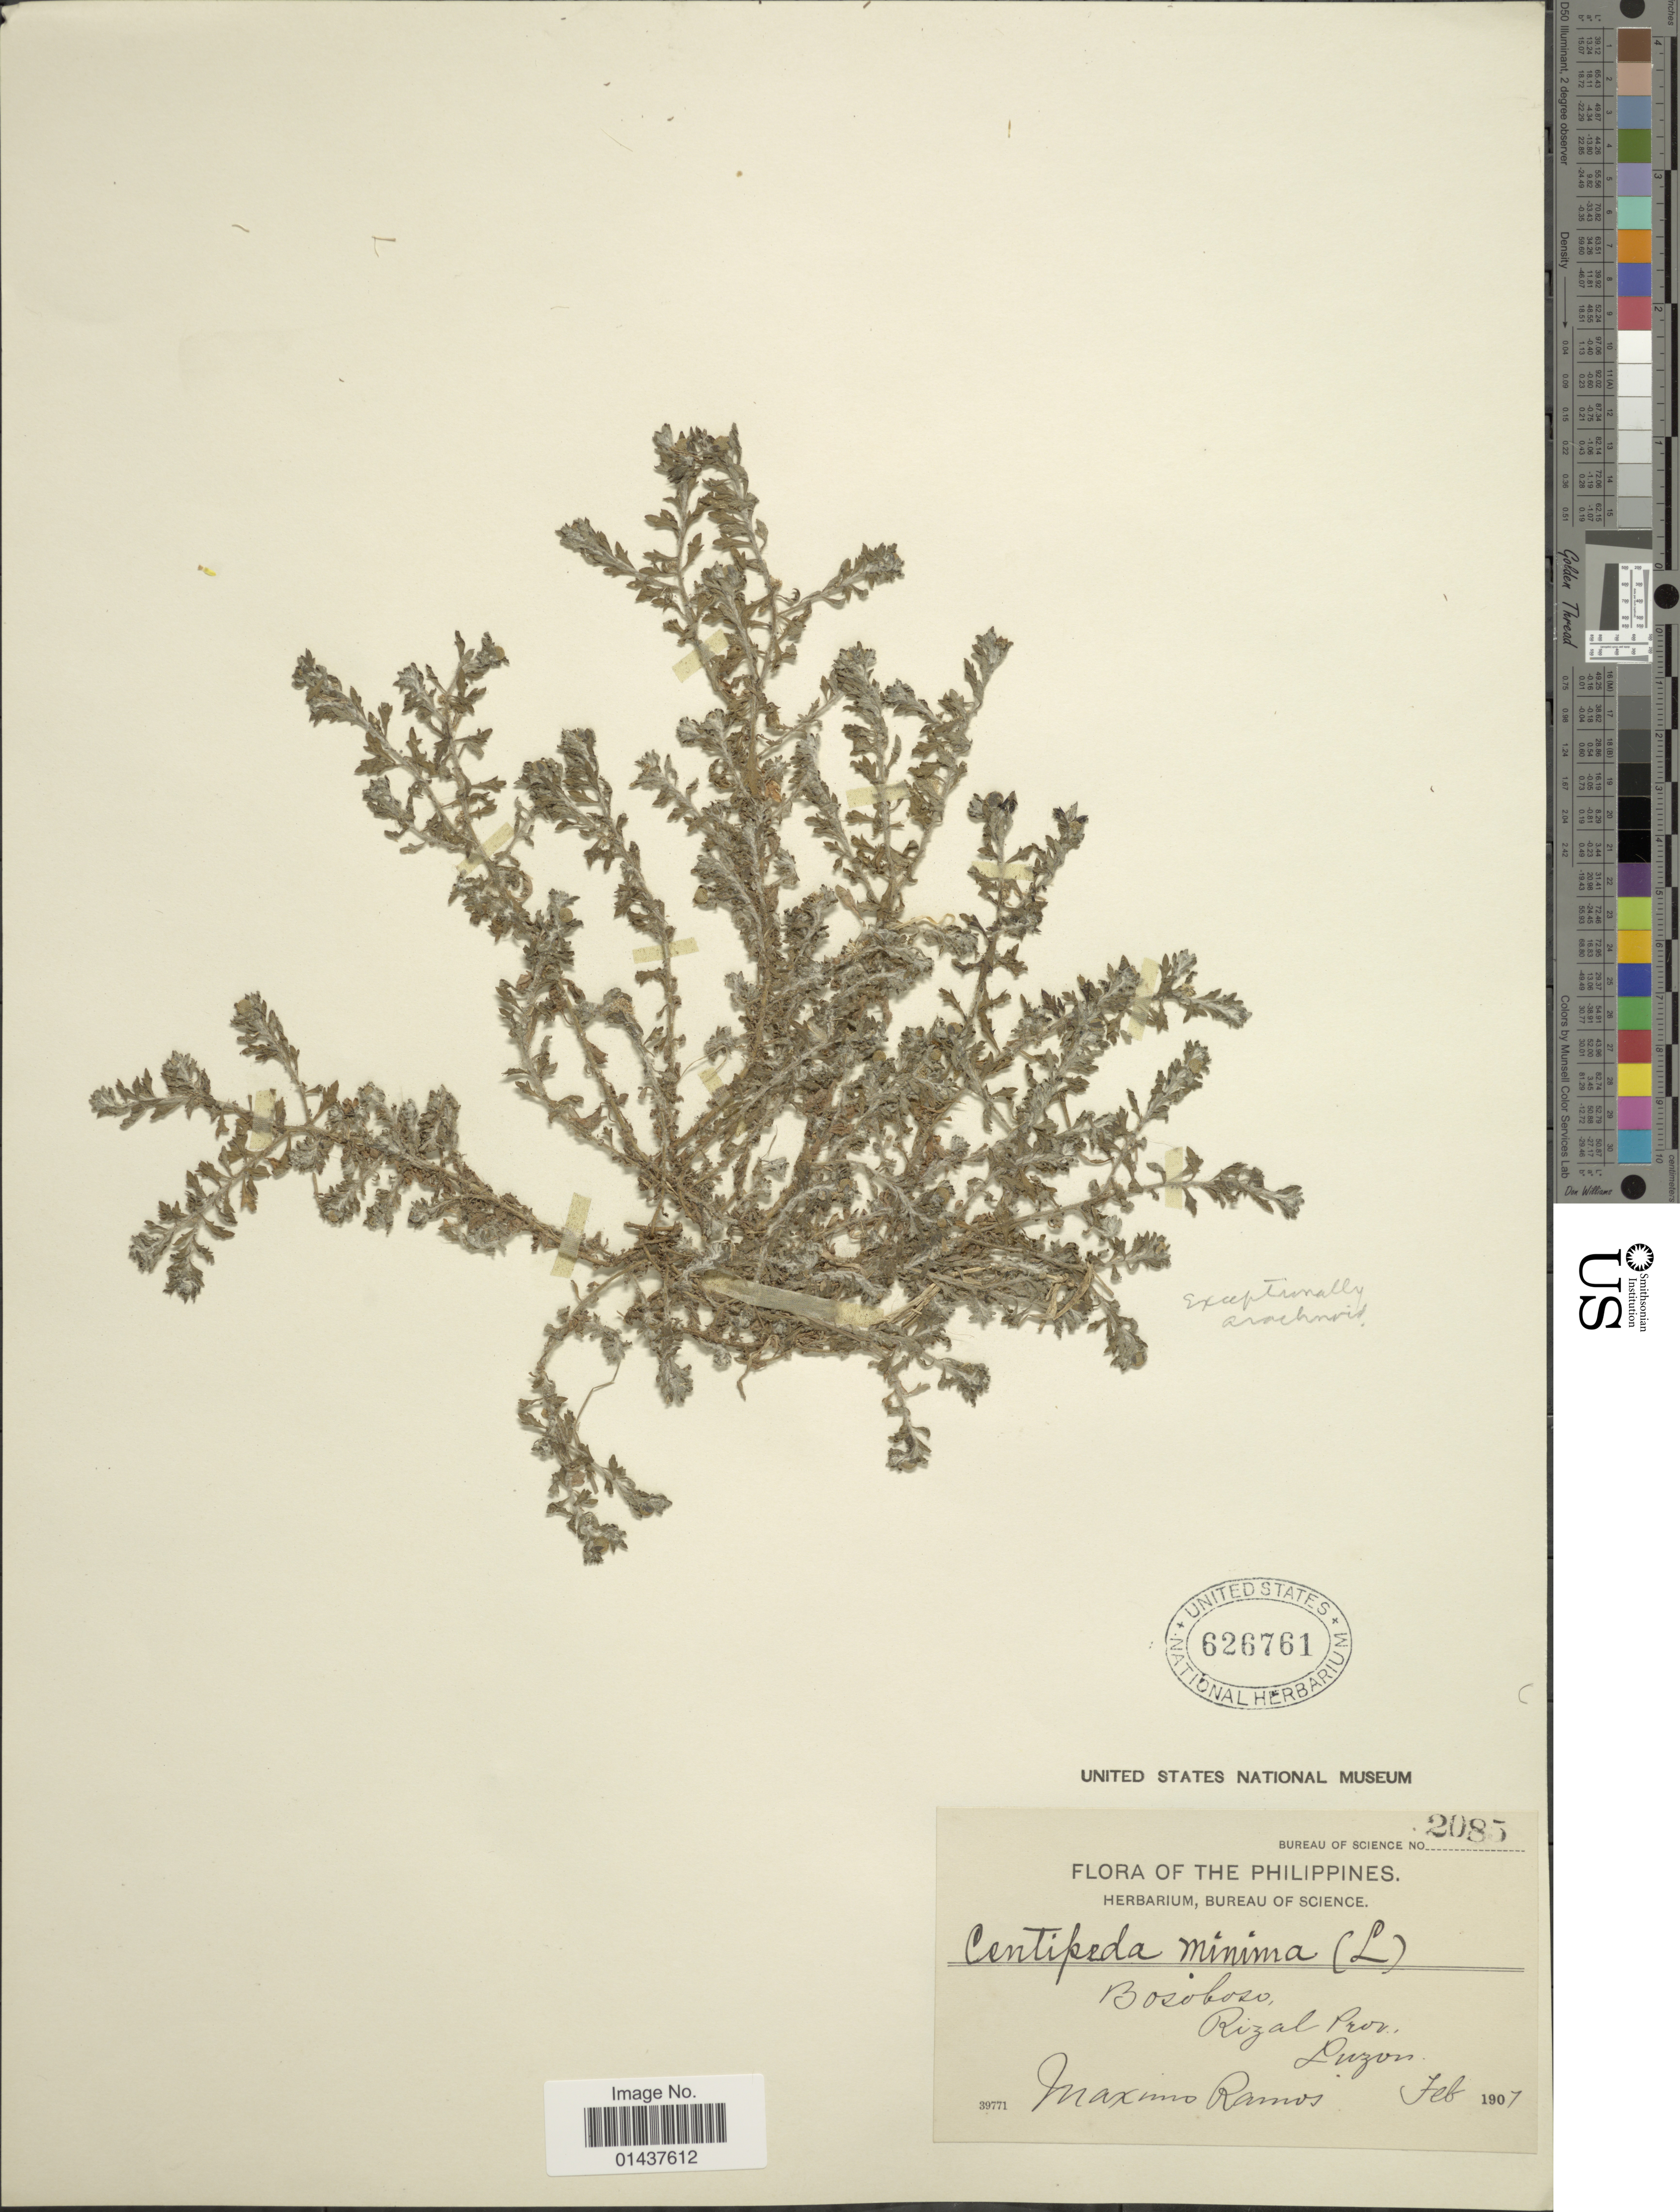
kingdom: Plantae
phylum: Tracheophyta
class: Magnoliopsida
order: Asterales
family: Asteraceae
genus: Centipeda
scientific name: Centipeda minima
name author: (L.) A. Braun & Asch.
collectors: M. Ramos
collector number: Bureau of Science 2085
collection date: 1907-02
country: Philippines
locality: Bosobos, Rizal Prov., Luzon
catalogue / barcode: US 626761